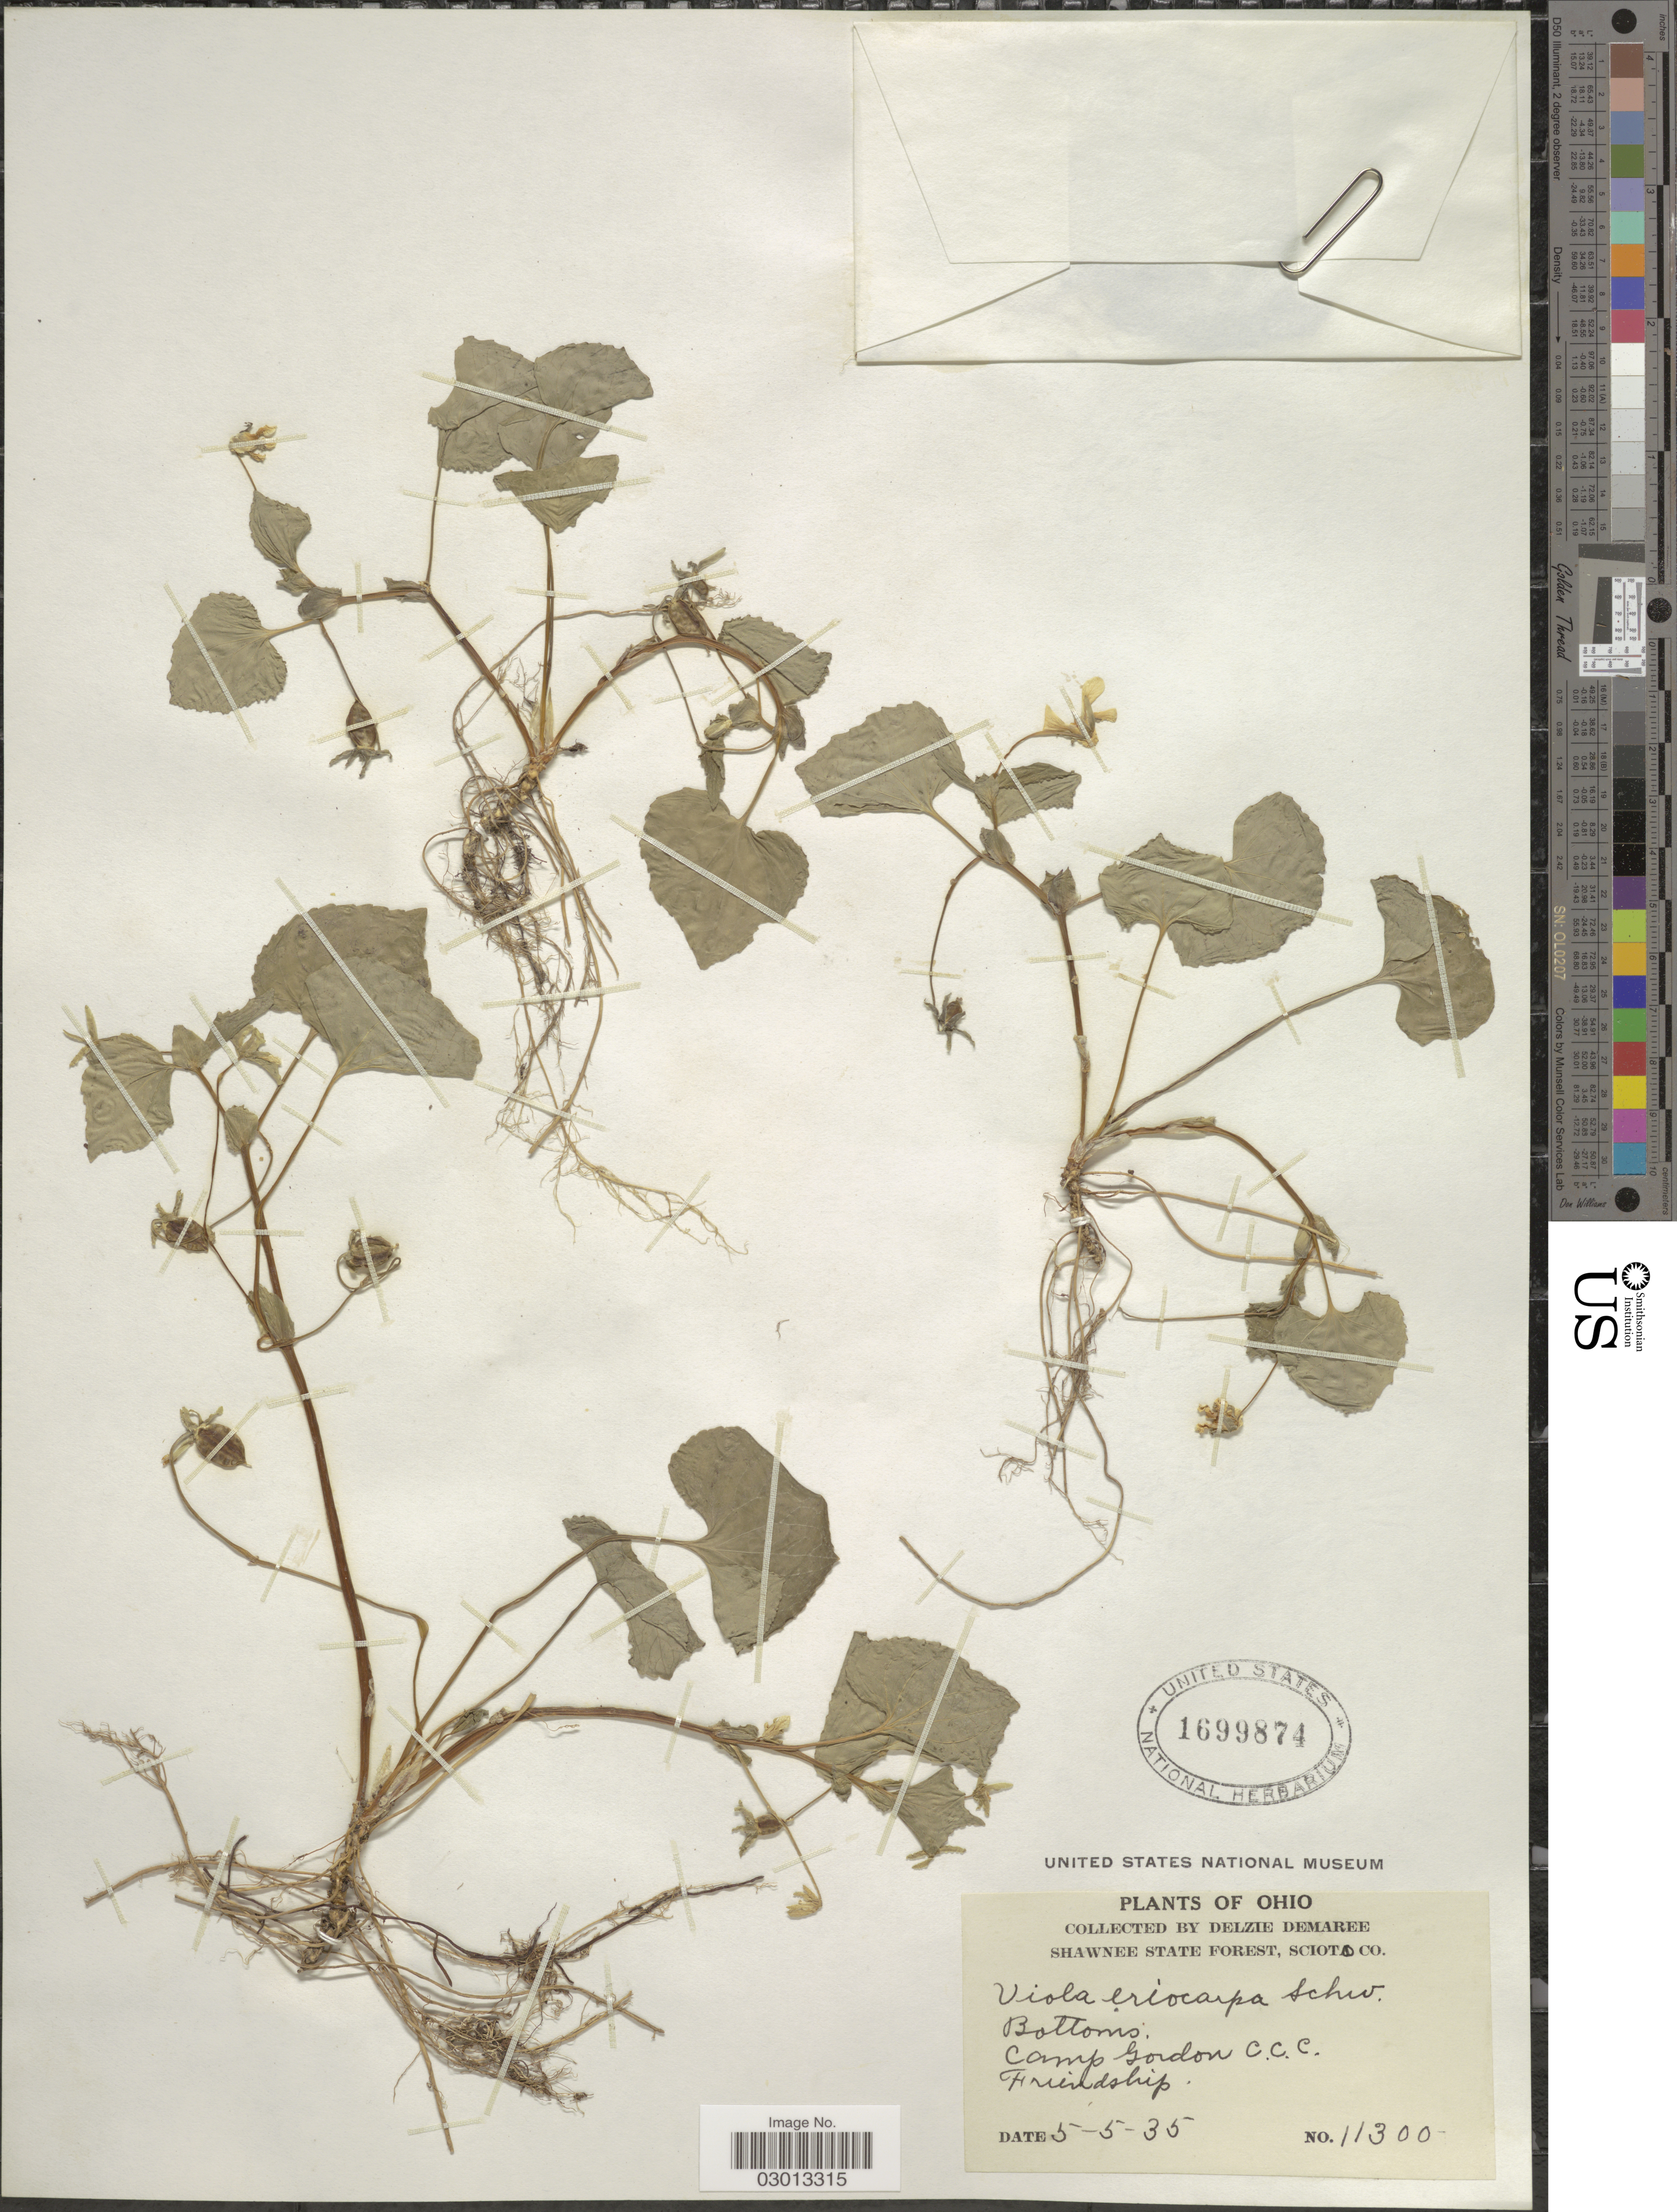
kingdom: Plantae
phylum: Tracheophyta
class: Magnoliopsida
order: Malpighiales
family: Violaceae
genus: Viola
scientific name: Viola pensylvanica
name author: Michx.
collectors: D. Demaree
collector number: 11300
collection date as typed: Transcribed d/m/y: 5/5/35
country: United States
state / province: Ohio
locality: Shwanee State Forest, Scioto Co. Bottoms. Camp Gordon C.C.C. Friendship.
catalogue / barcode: US 1699874